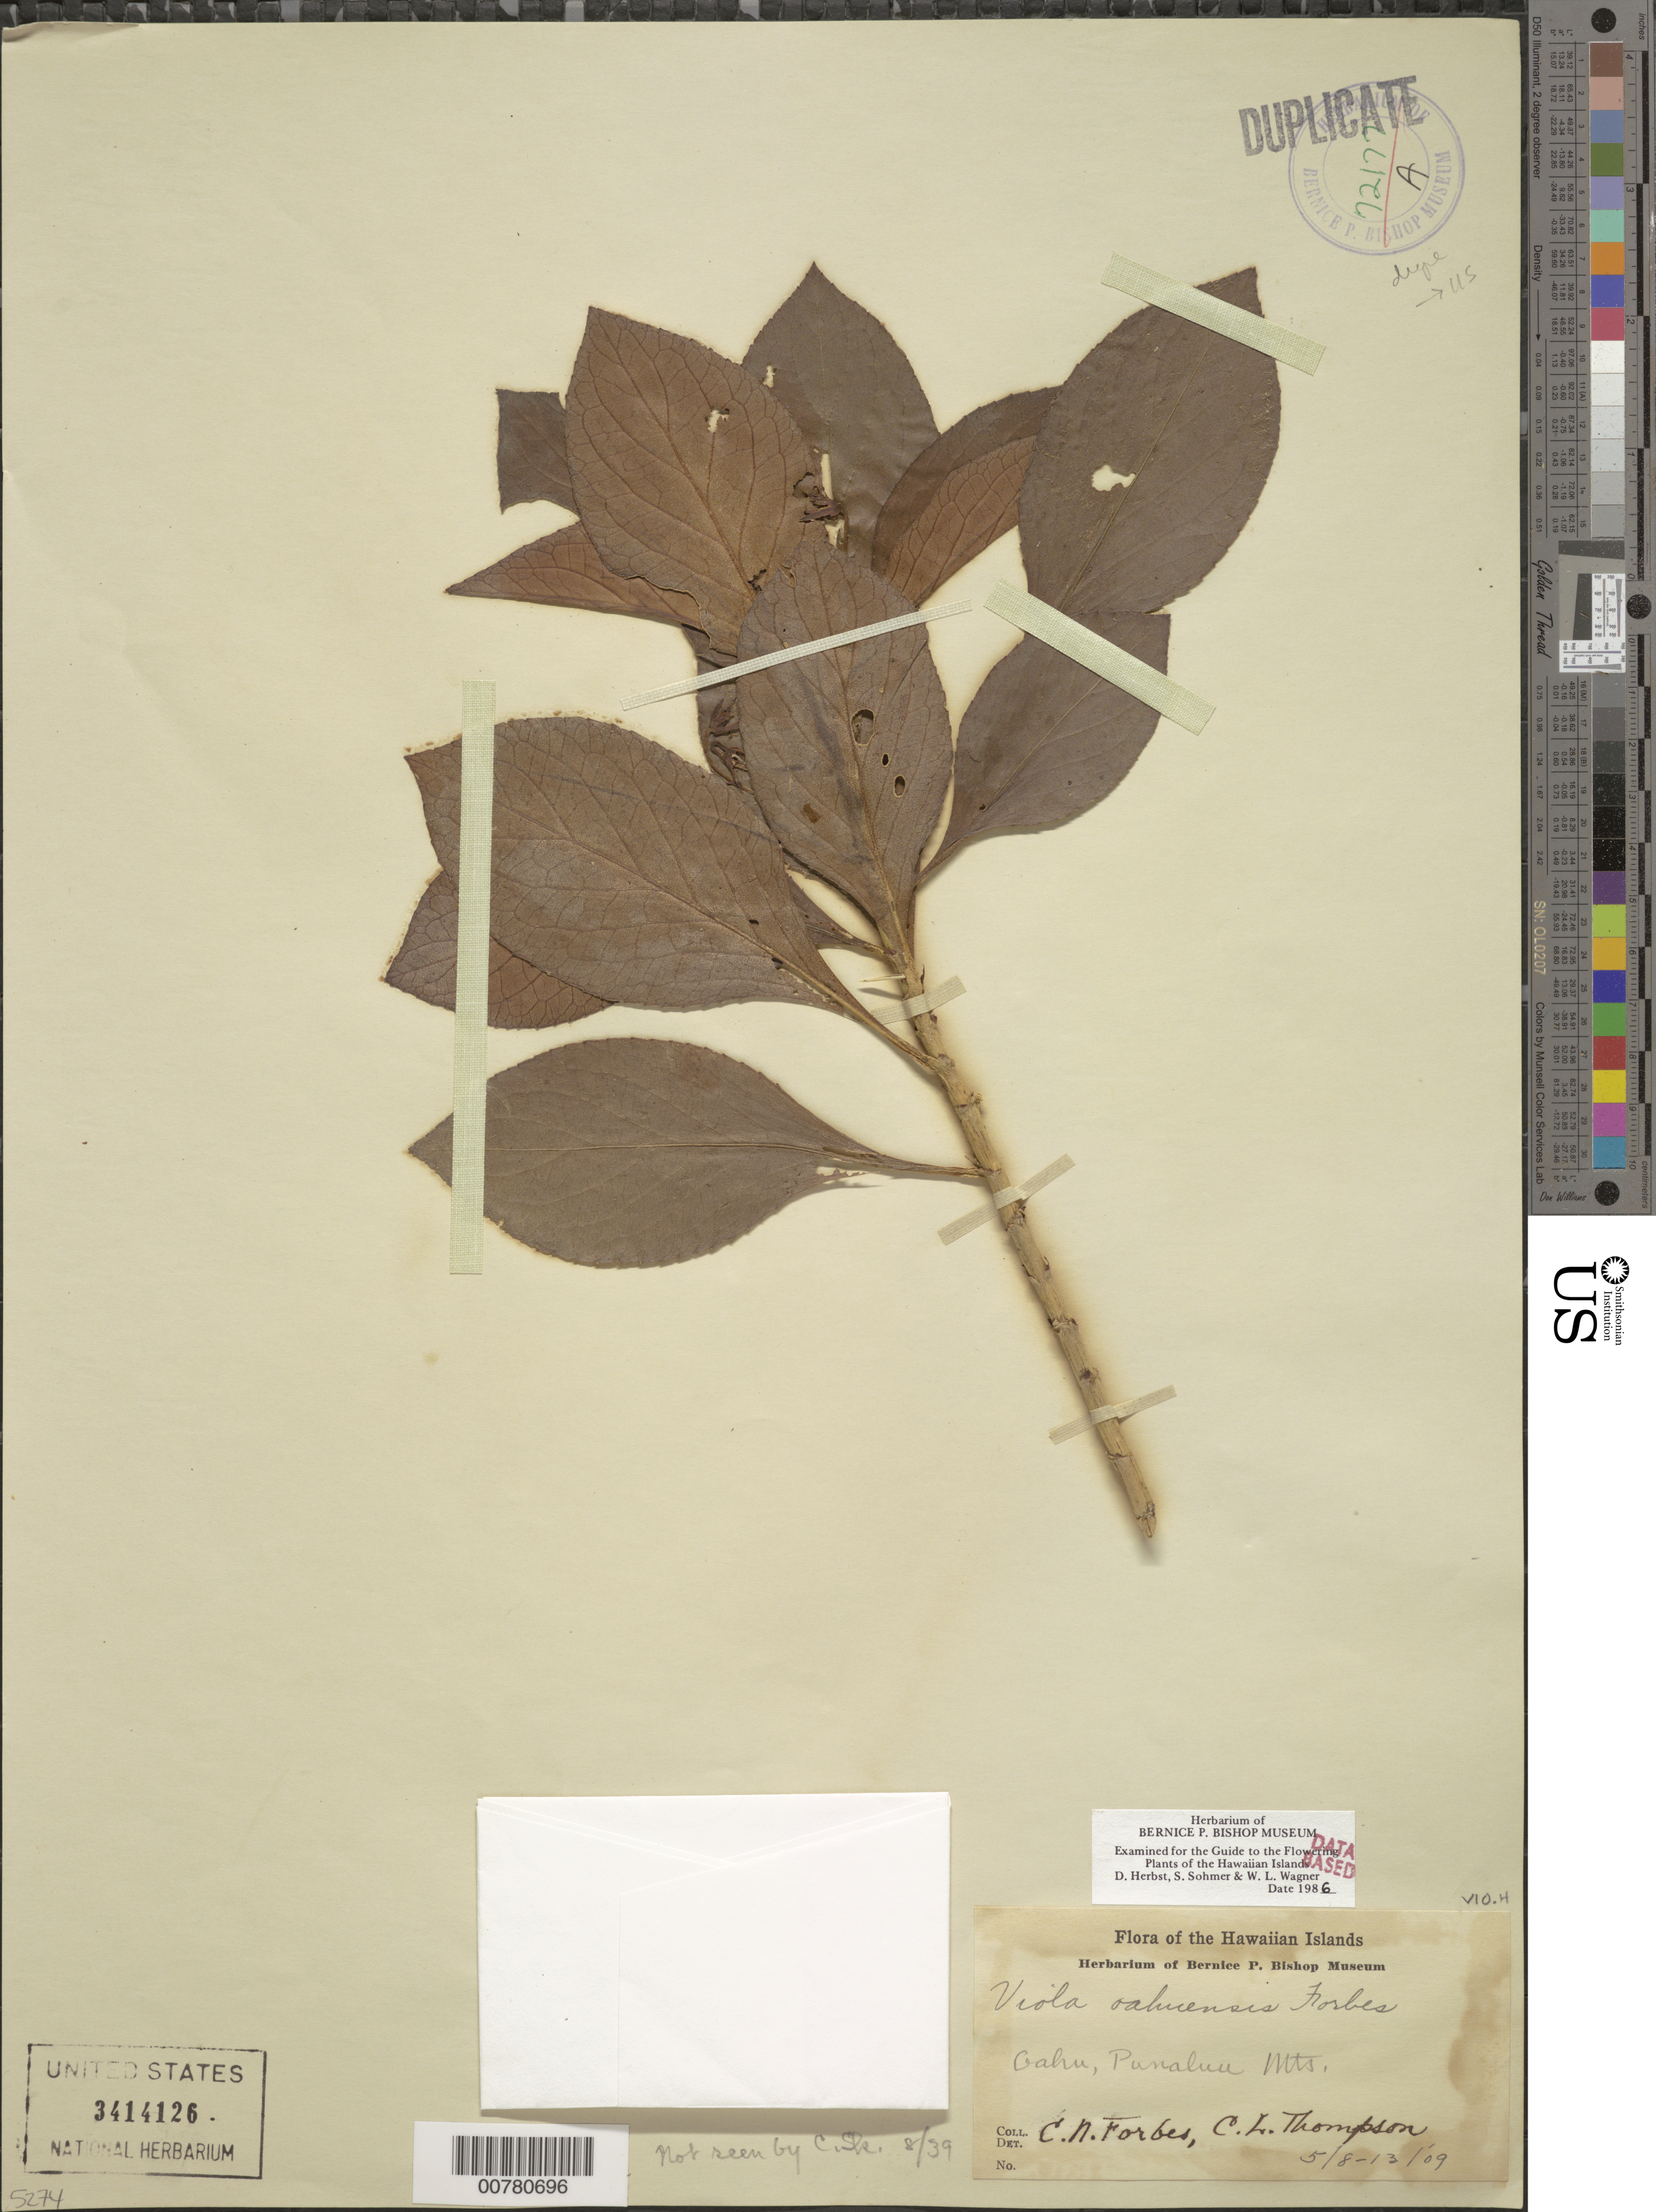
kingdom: Plantae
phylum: Tracheophyta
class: Magnoliopsida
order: Malpighiales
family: Violaceae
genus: Viola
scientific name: Viola oahuensis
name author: C.N. Forbes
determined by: Wagner, W. L.; Herbst, D. R.; Sohmer, S. H.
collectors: C. N. Forbes & C. L. Thompson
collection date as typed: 8 May 1909 to 13 May 1909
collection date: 1909-05-08/1909-05-13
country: United States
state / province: Hawaii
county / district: Honolulu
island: Oahu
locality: Punaluu Mts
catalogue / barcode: US 3414126